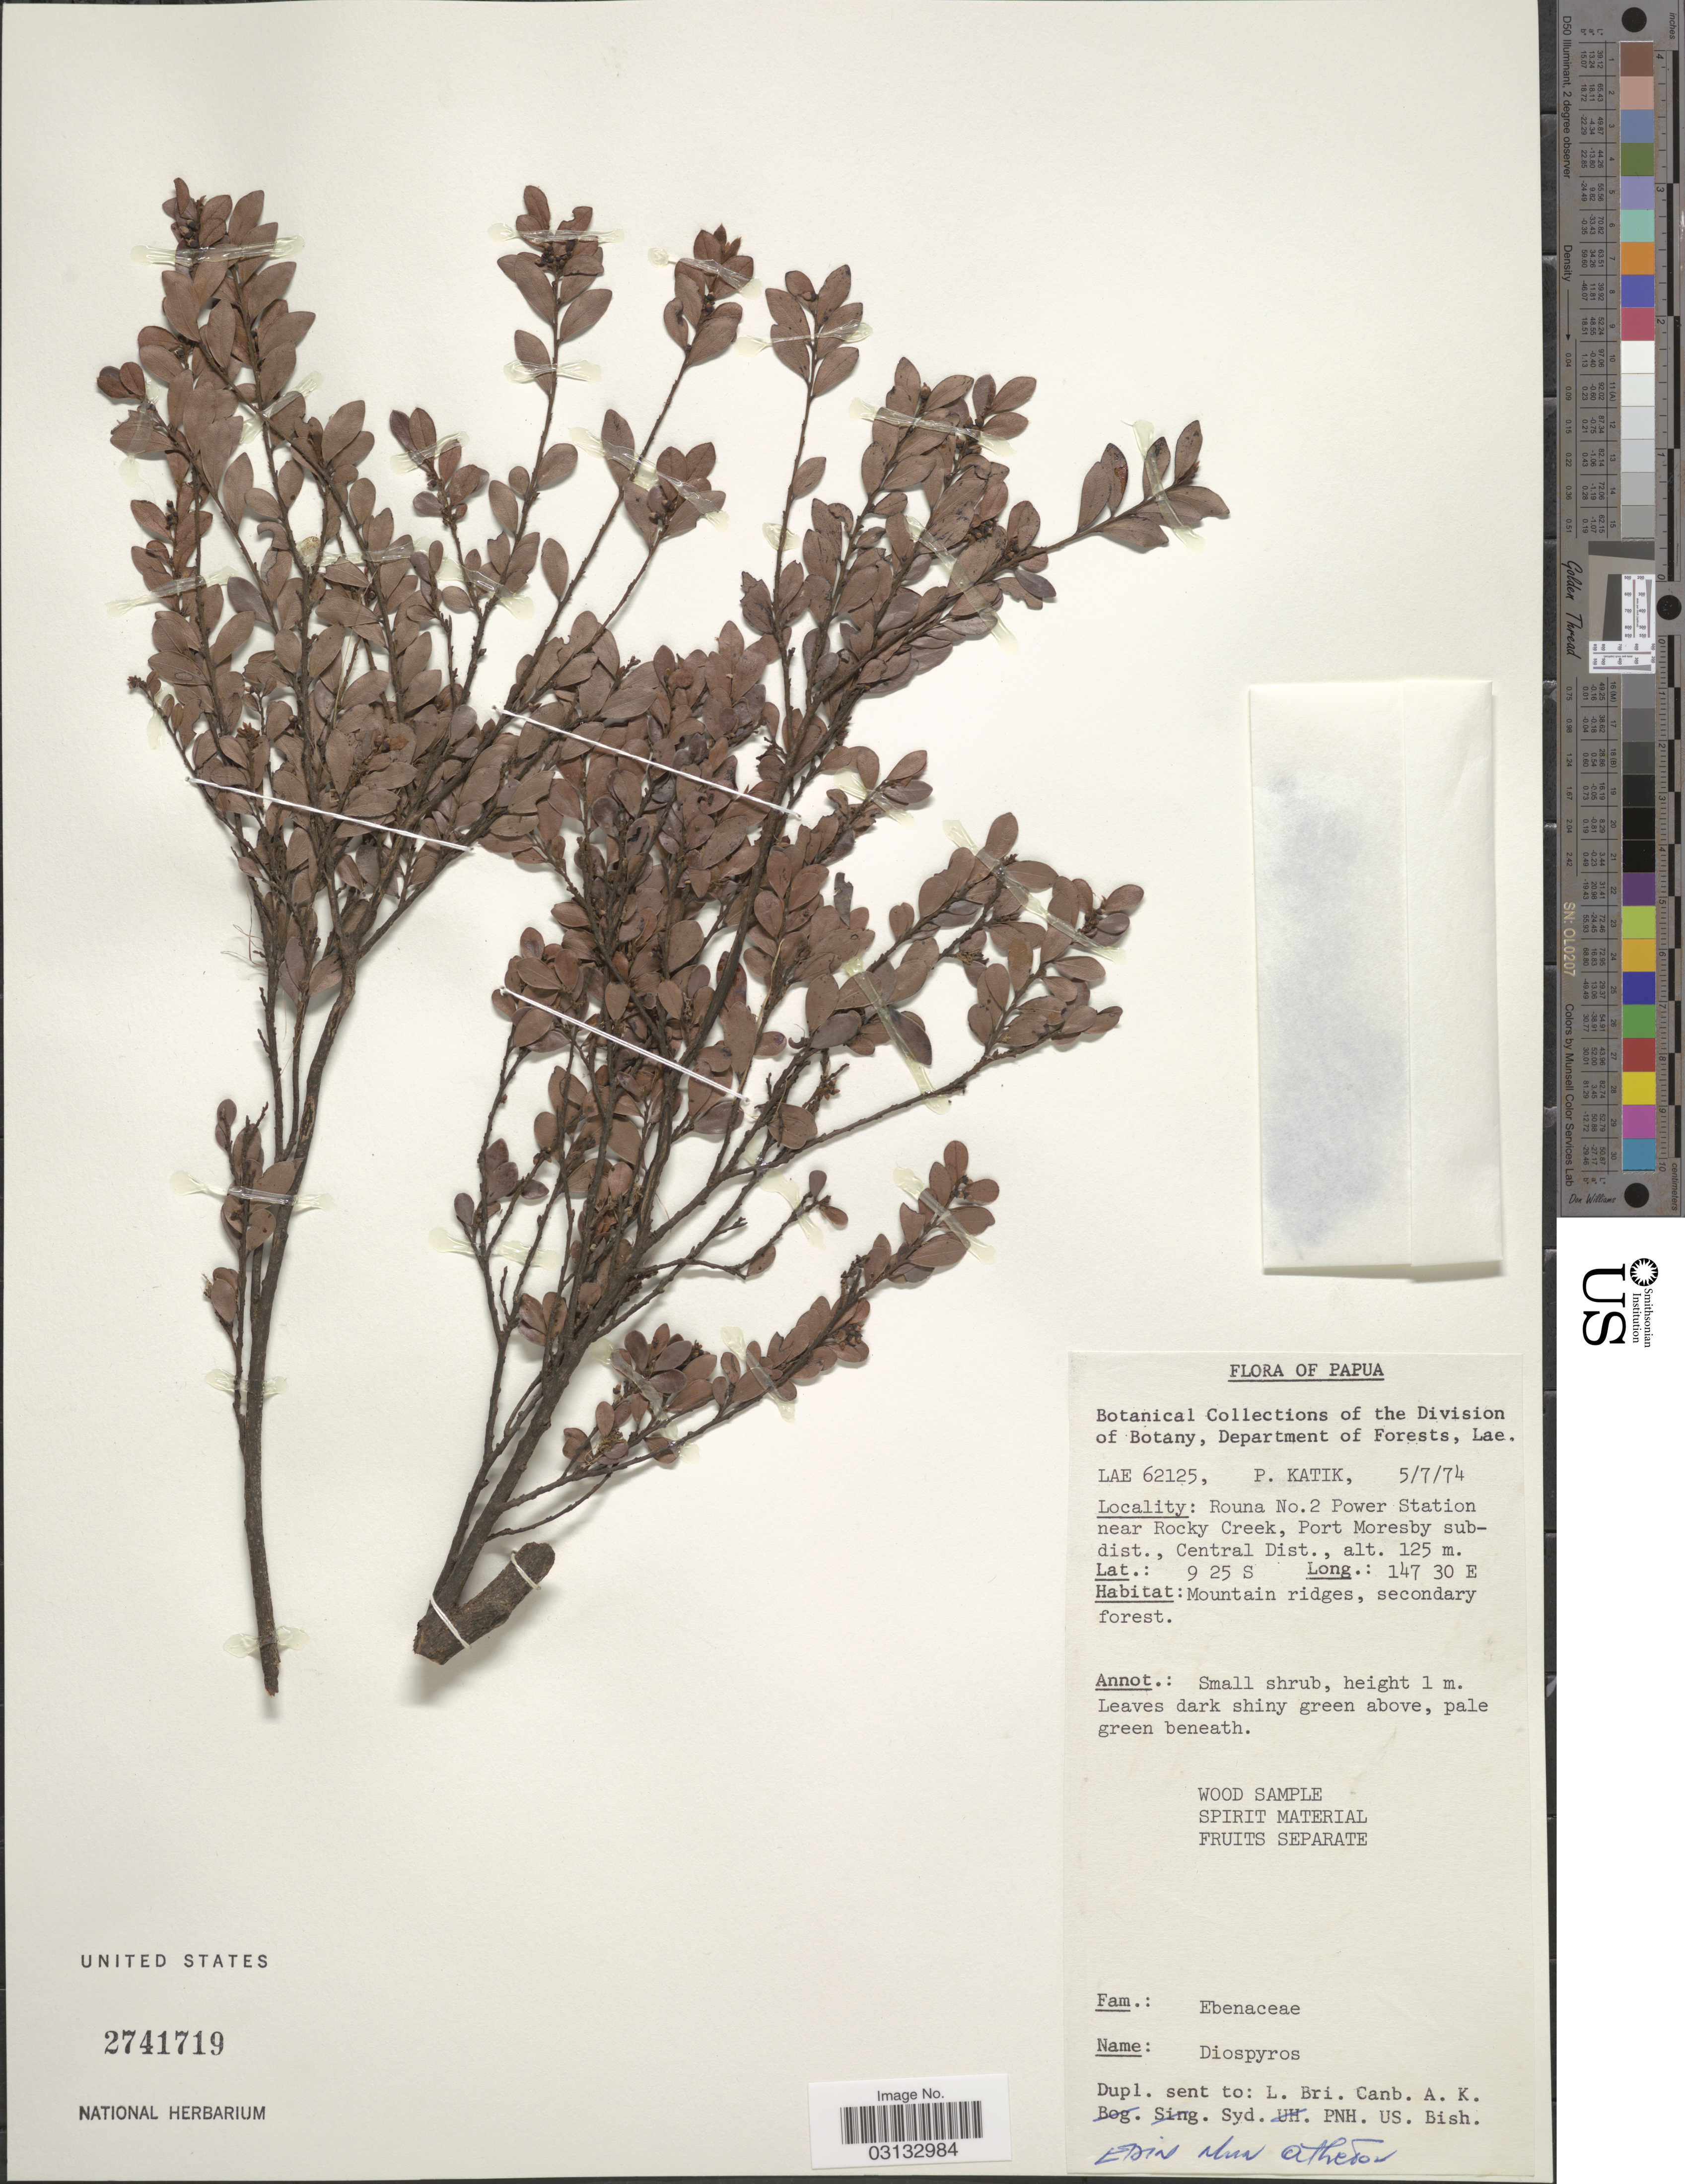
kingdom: Plantae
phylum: Tracheophyta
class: Magnoliopsida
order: Ericales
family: Ebenaceae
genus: Diospyros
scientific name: Diospyros sp.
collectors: P. Katik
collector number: LAE62125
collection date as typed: Transcribed d/m/y: 5/7/74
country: Papua New Guinea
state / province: Central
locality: Papua, Rouna No. 2 Power Station near Rocky Creek, Port Moresby subdist., Central Dist.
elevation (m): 125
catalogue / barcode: US 2741719